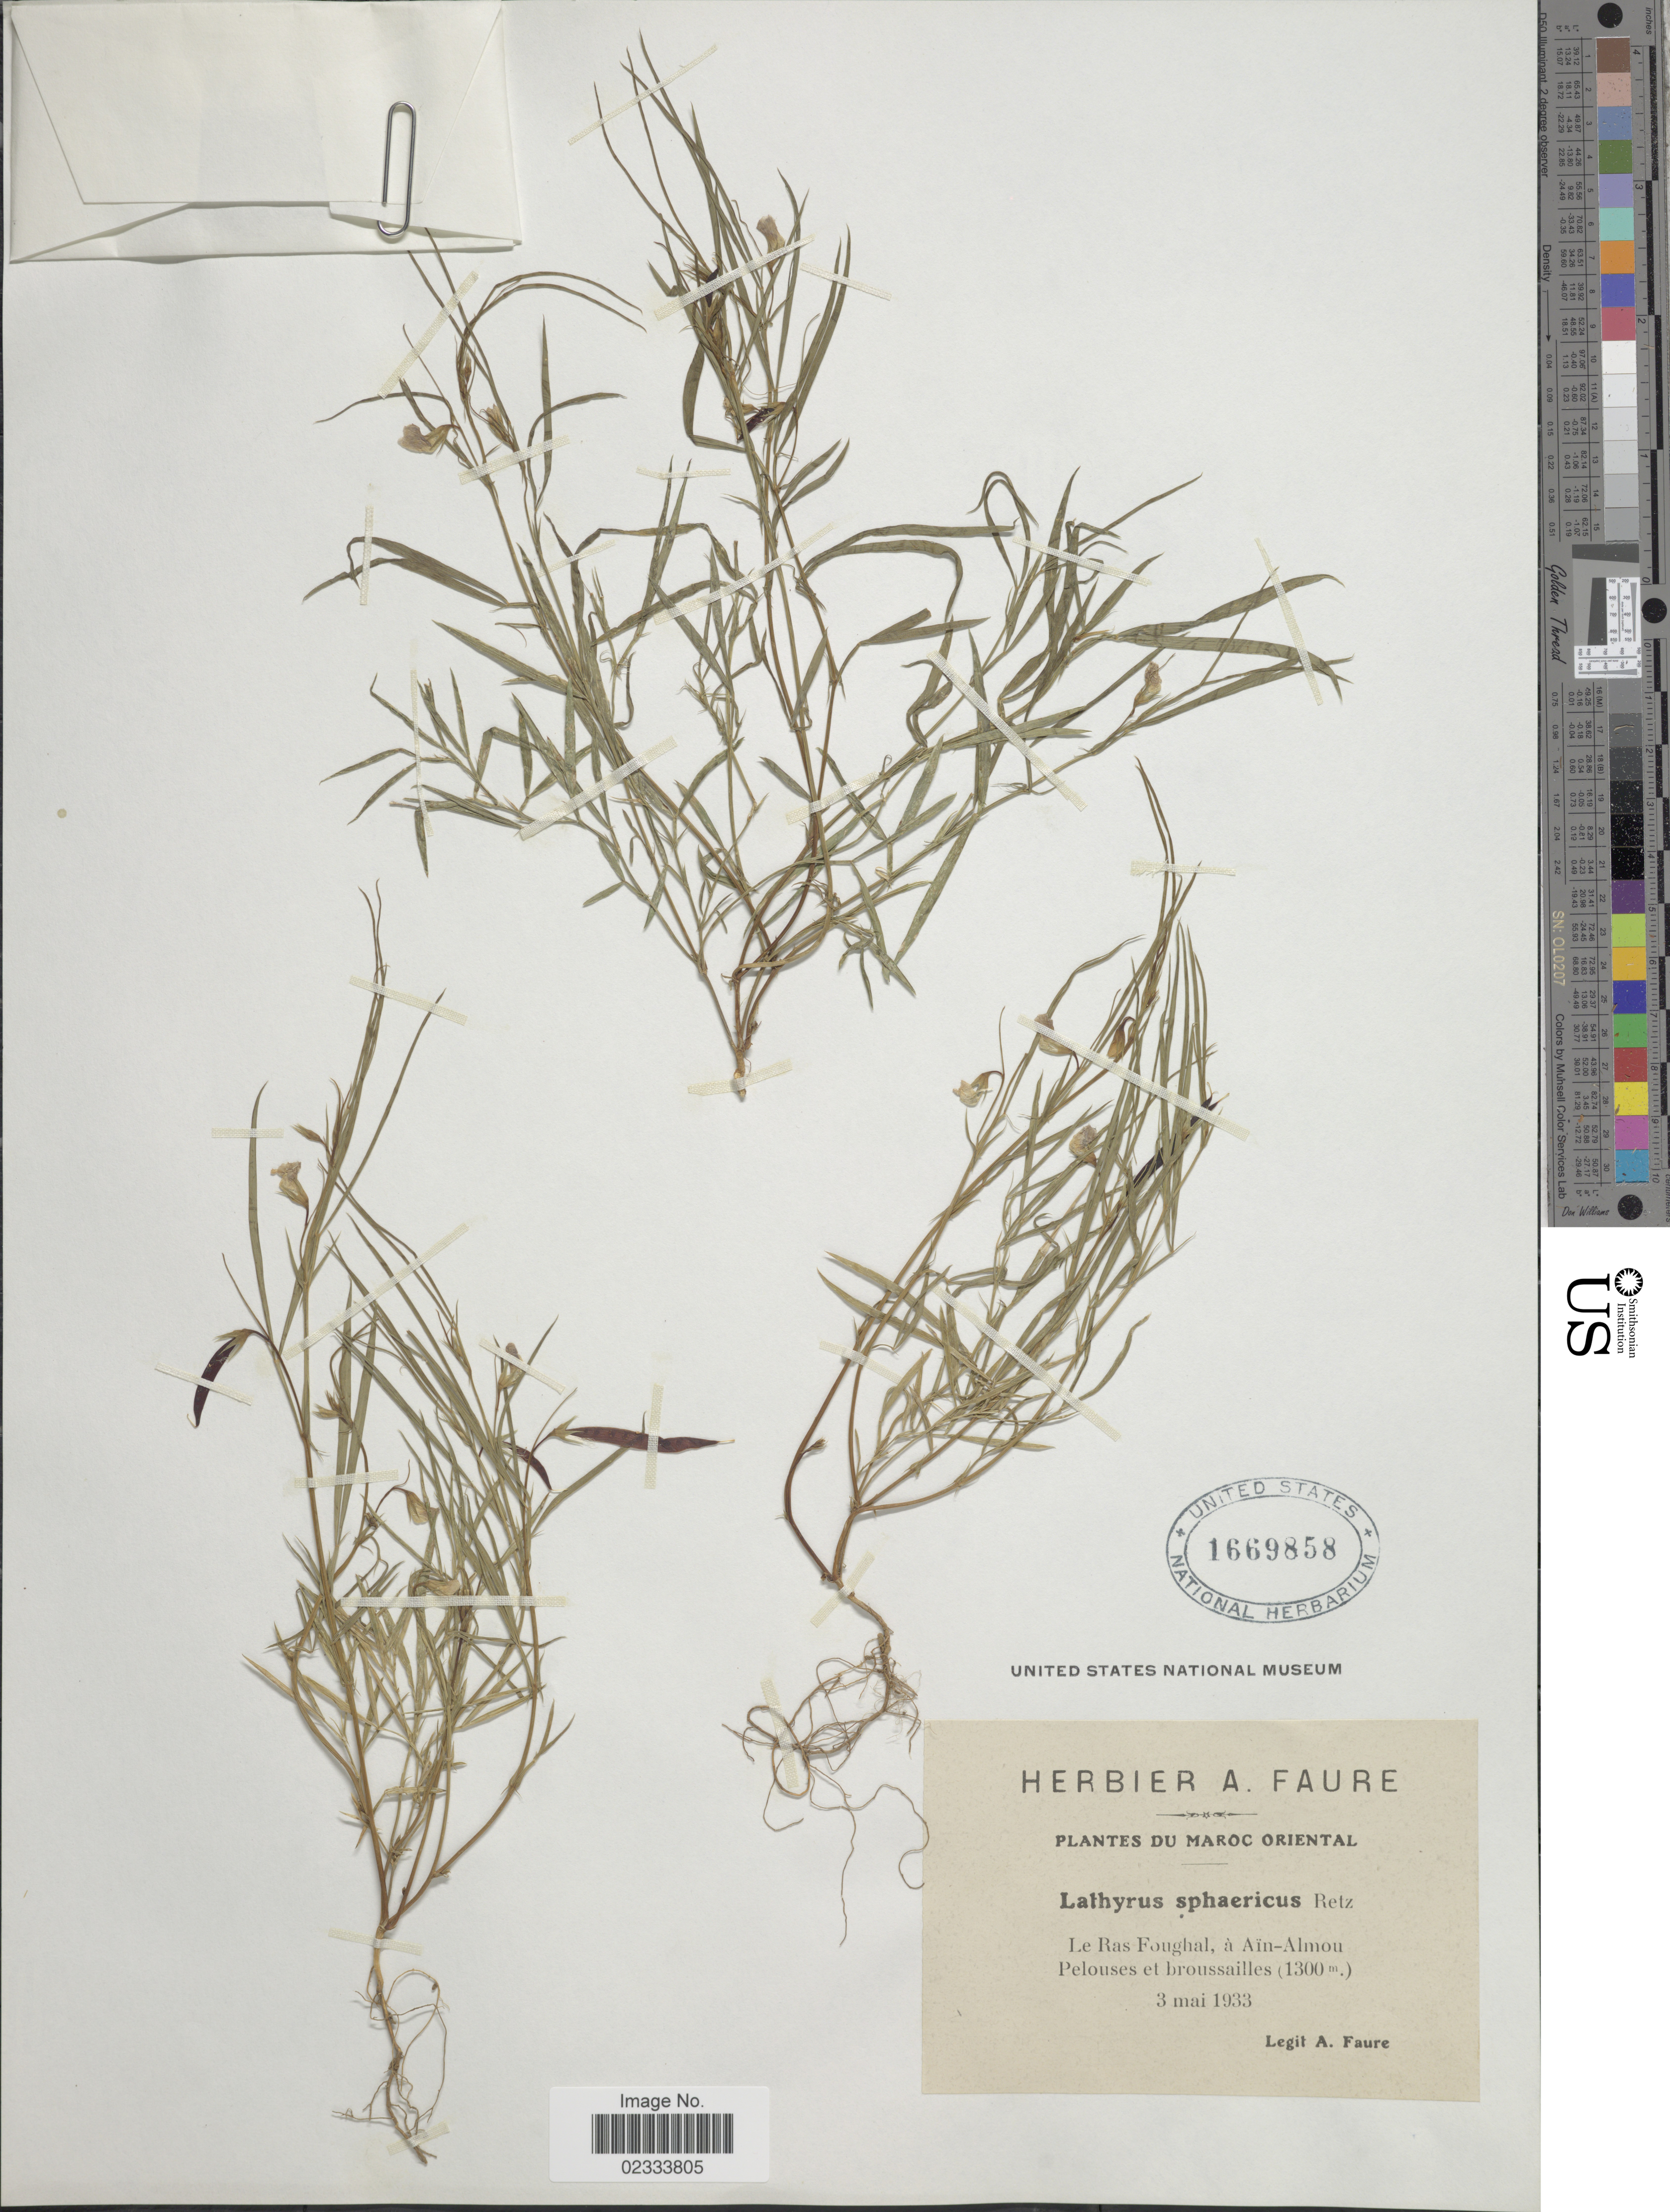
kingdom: Plantae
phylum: Tracheophyta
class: Magnoliopsida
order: Fabales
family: Fabaceae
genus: Lathyrus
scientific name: Lathyrus sphaericus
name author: Retz.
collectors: A. Faure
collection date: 1933-05-03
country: Morocco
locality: Du Maroc Oriental, Le Ras Foughal, a Ain-Almou, Pelouses et broussailles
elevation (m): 1300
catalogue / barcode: US 1669858